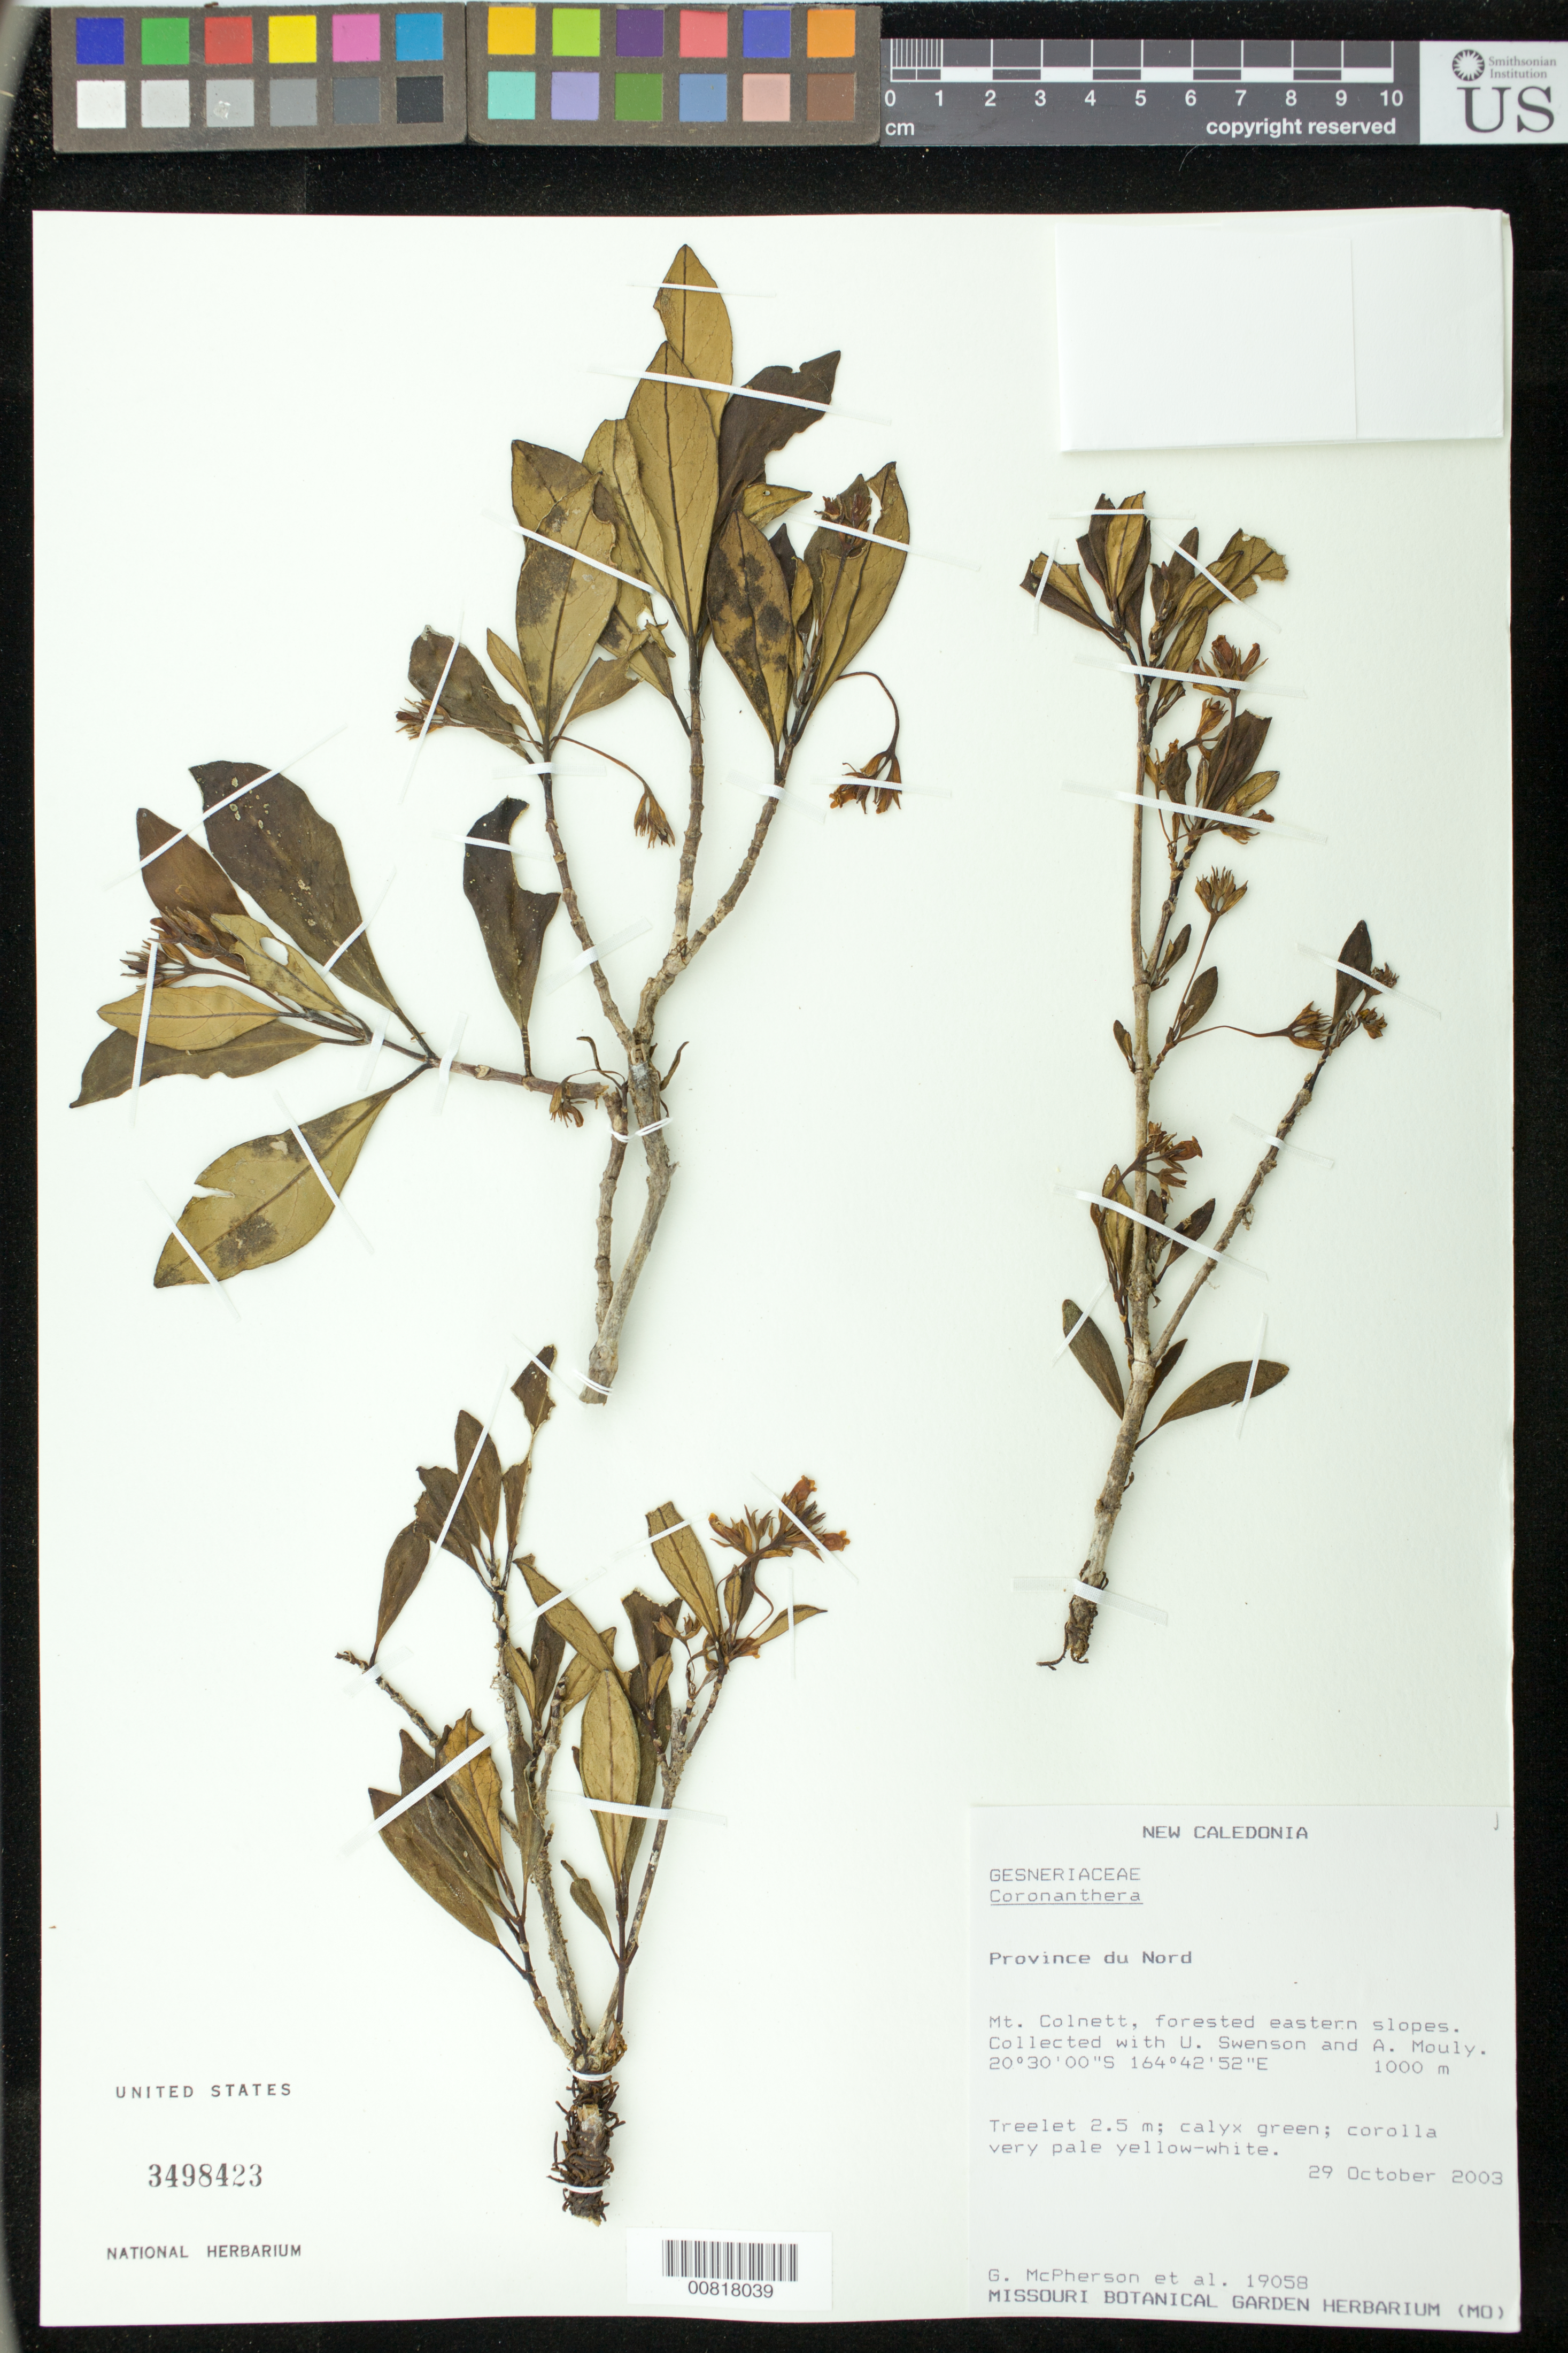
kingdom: Plantae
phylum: Tracheophyta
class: Magnoliopsida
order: Lamiales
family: Gesneriaceae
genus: Coronanthera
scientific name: Coronanthera sp.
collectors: G. D. McPherson, U. Swenson & A. Mouly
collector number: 19058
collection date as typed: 29 Oct 2003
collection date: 2003-10-29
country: New Caledonia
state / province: Nord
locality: Province du Nord, Mt. Colnett, forested eastern slopes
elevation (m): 1000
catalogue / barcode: US 3498423